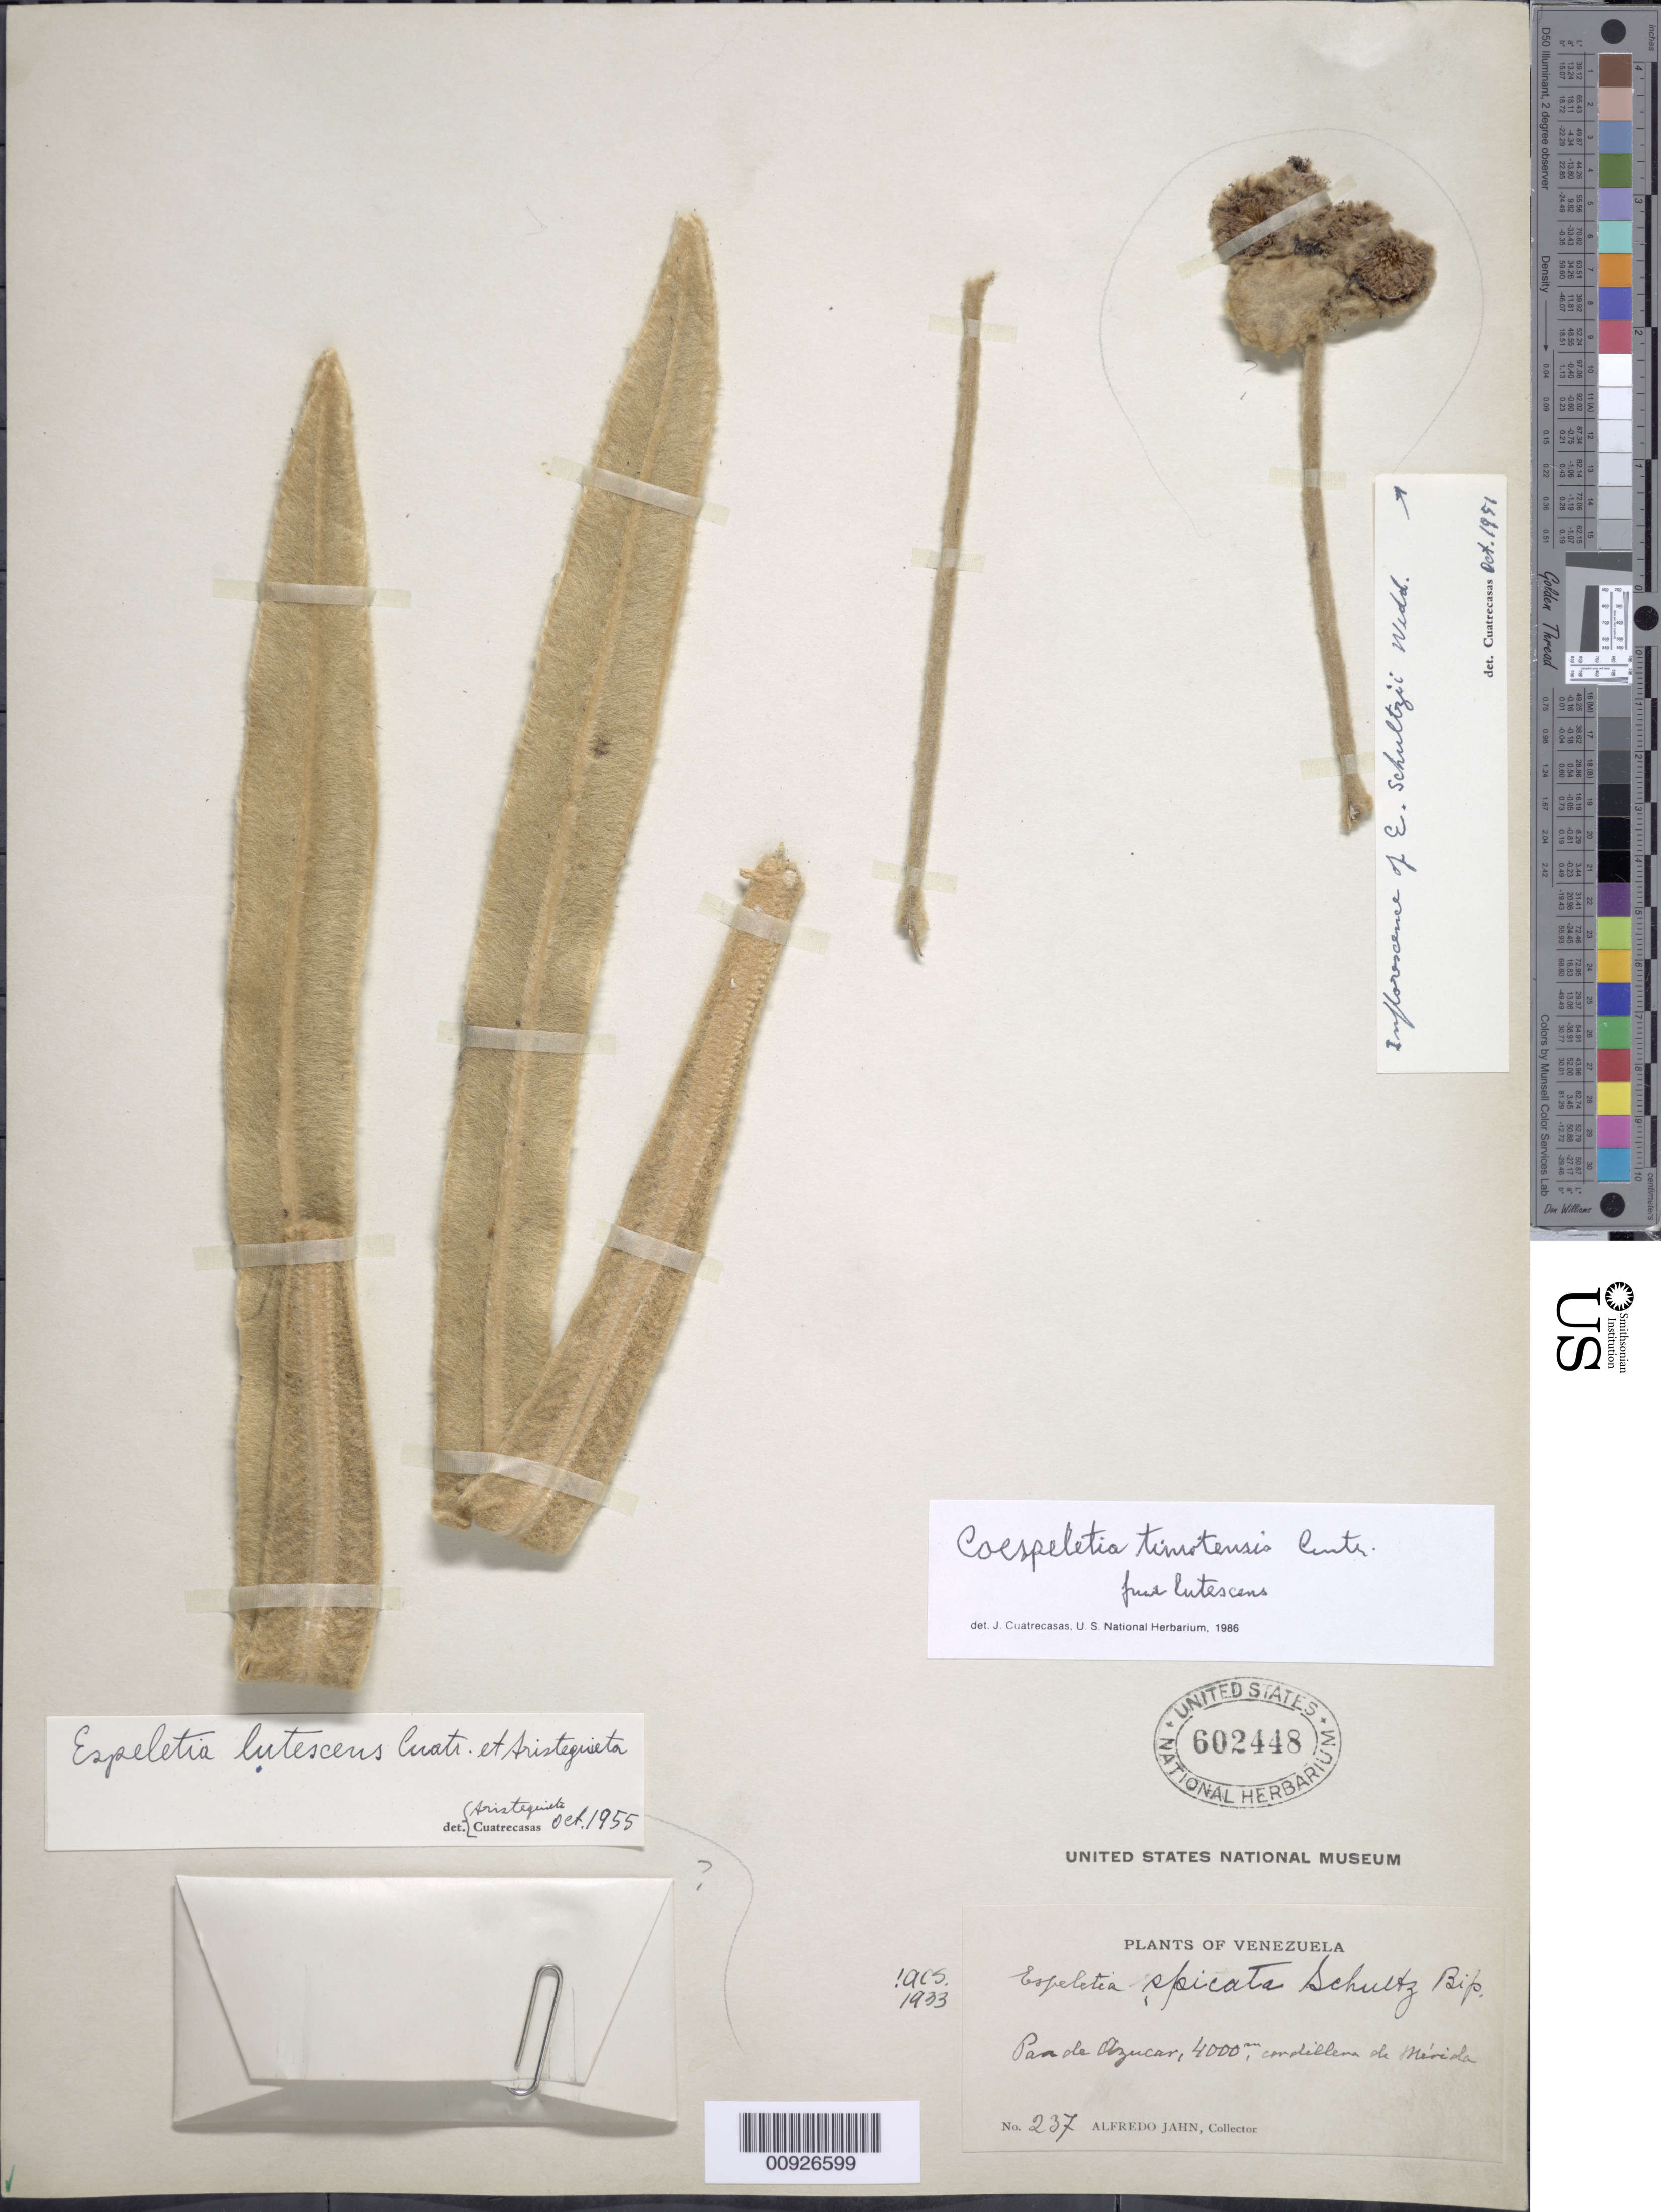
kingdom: Plantae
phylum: Tracheophyta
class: Magnoliopsida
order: Asterales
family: Asteraceae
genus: Coespeletia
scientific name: Coespeletia timotensis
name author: (Cuatrec.) Cuatrec.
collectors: A. Jahn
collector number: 237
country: Venezuela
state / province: Mérida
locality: Pan de Azúcar, Cordillera de Mérida.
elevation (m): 4000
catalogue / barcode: US 602448